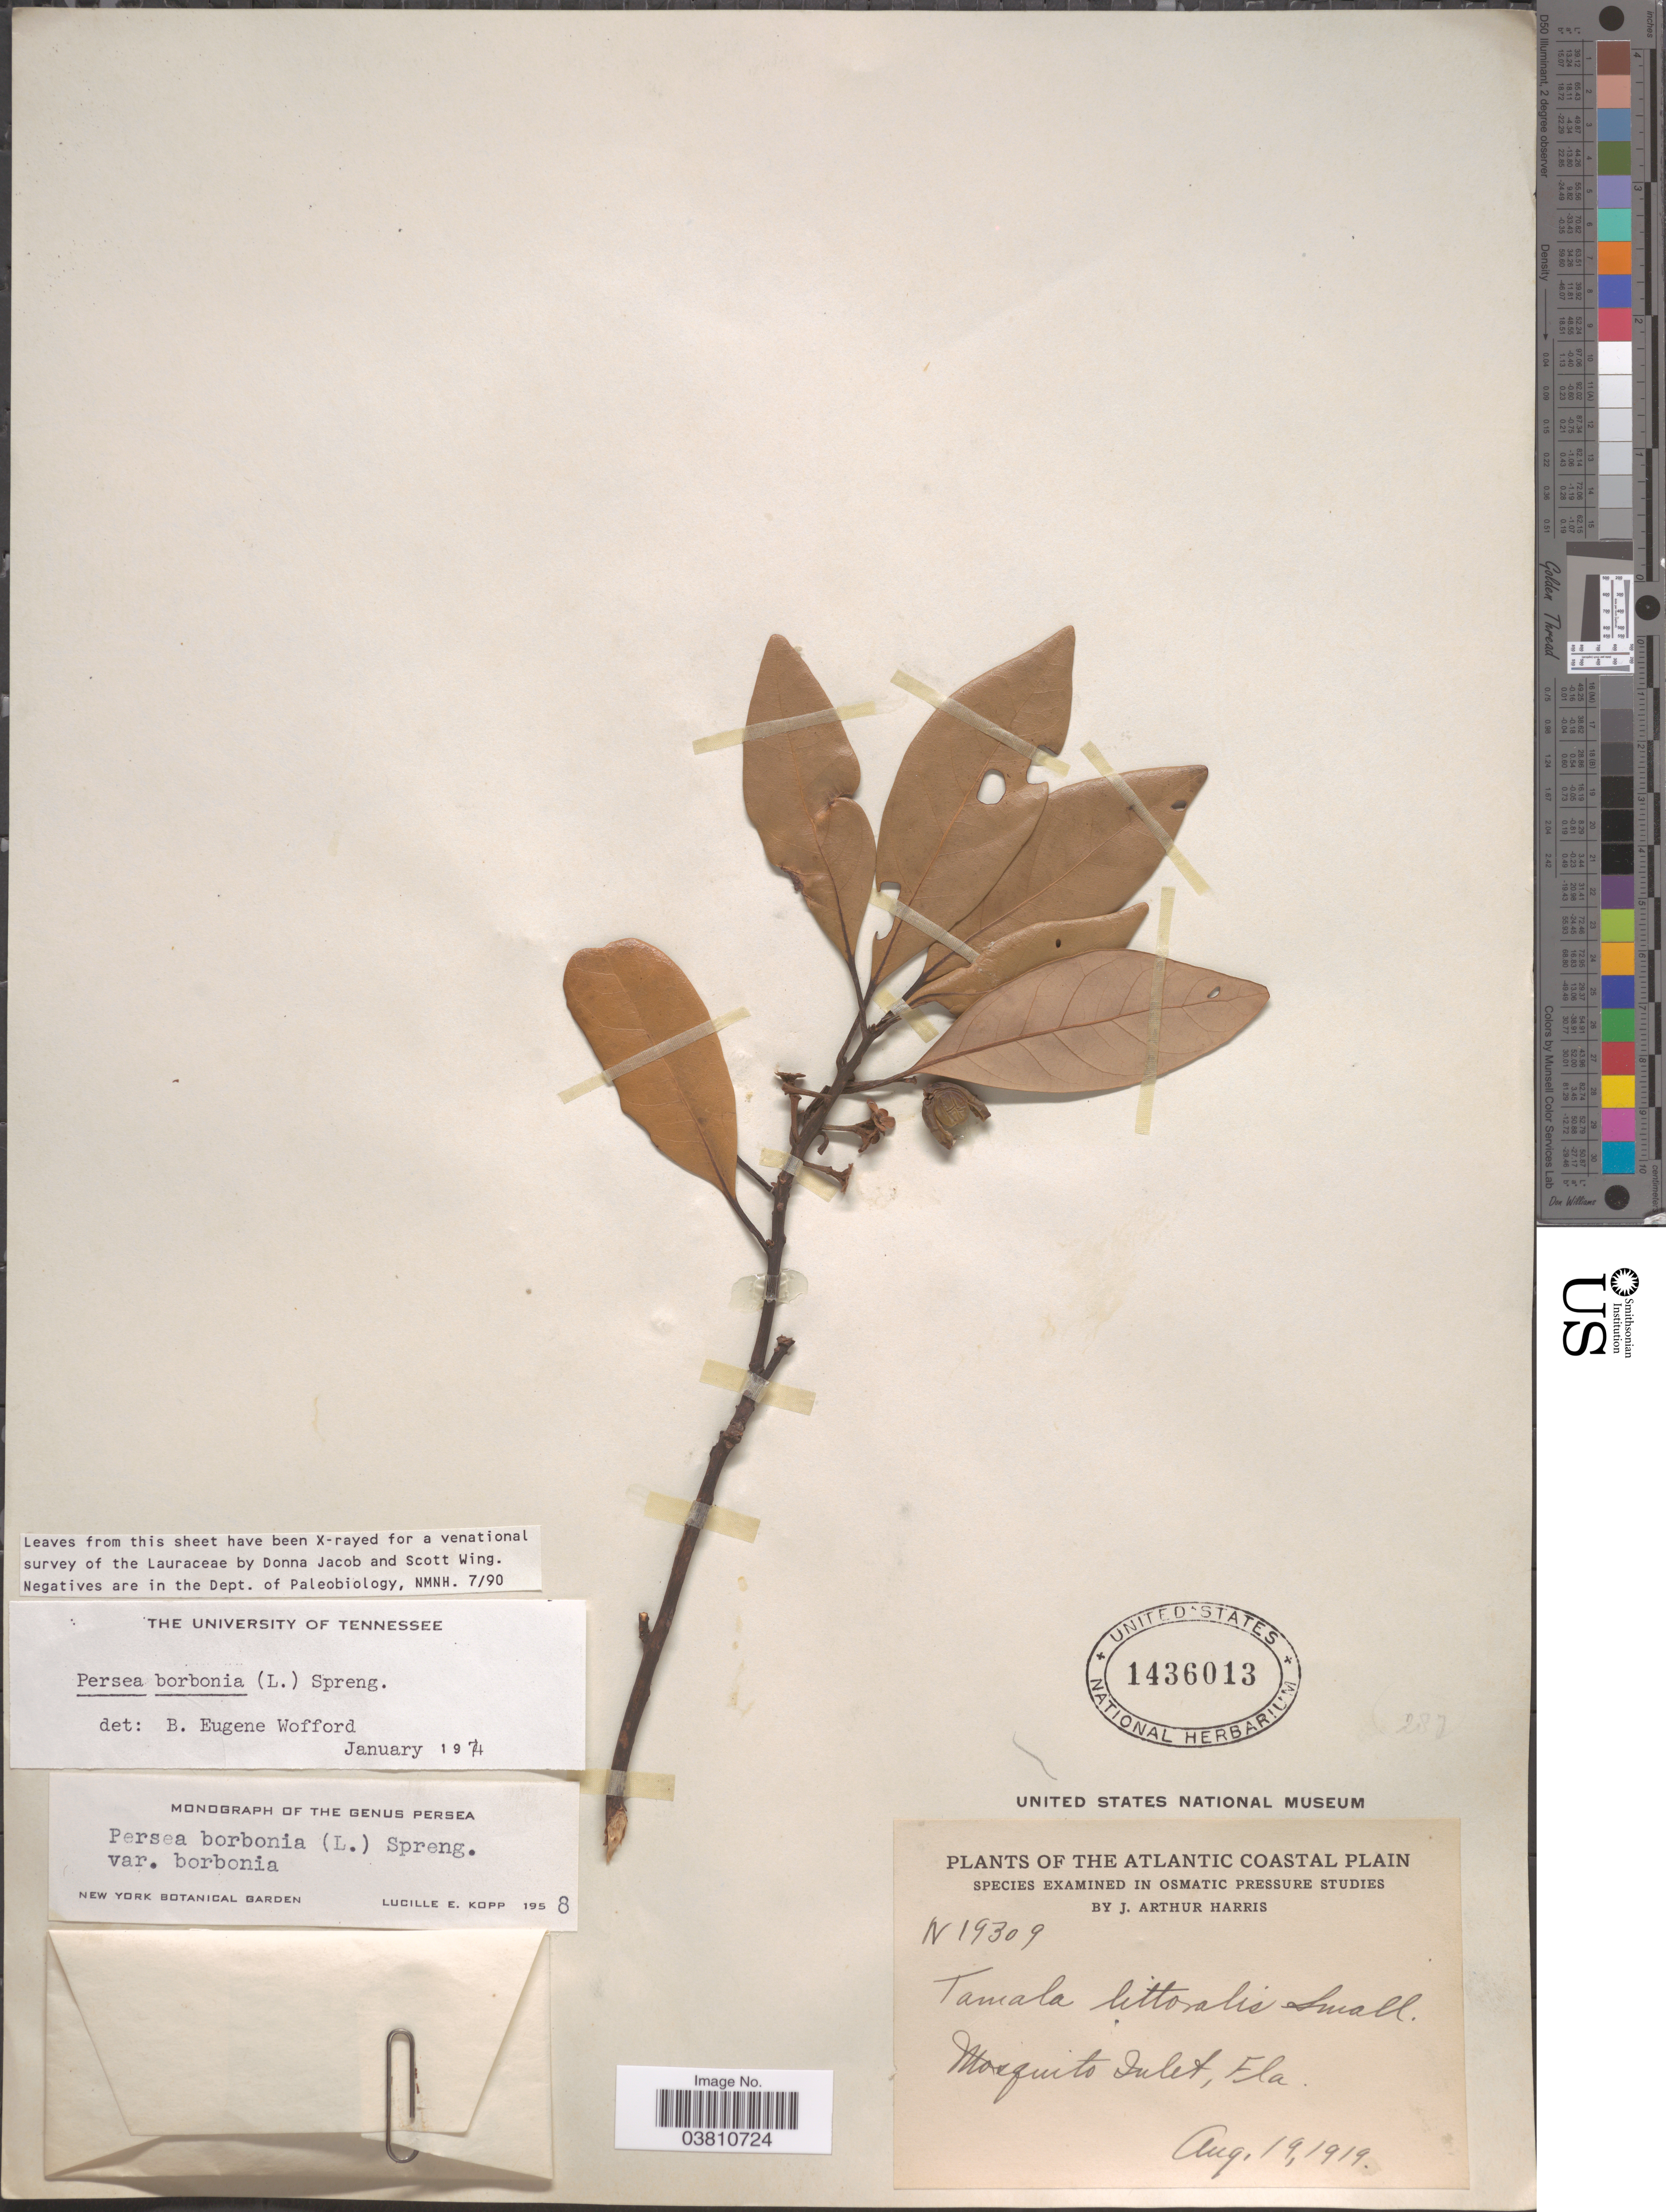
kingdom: Plantae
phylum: Tracheophyta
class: Magnoliopsida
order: Laurales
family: Lauraceae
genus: Persea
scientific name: Persea borbonia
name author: (L.) Spreng.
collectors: J. A. Harris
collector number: N19309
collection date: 1919-08-19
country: United States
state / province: Florida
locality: The Atlantic Coastal Plain. Mosquito Inlet.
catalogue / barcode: US 1436013